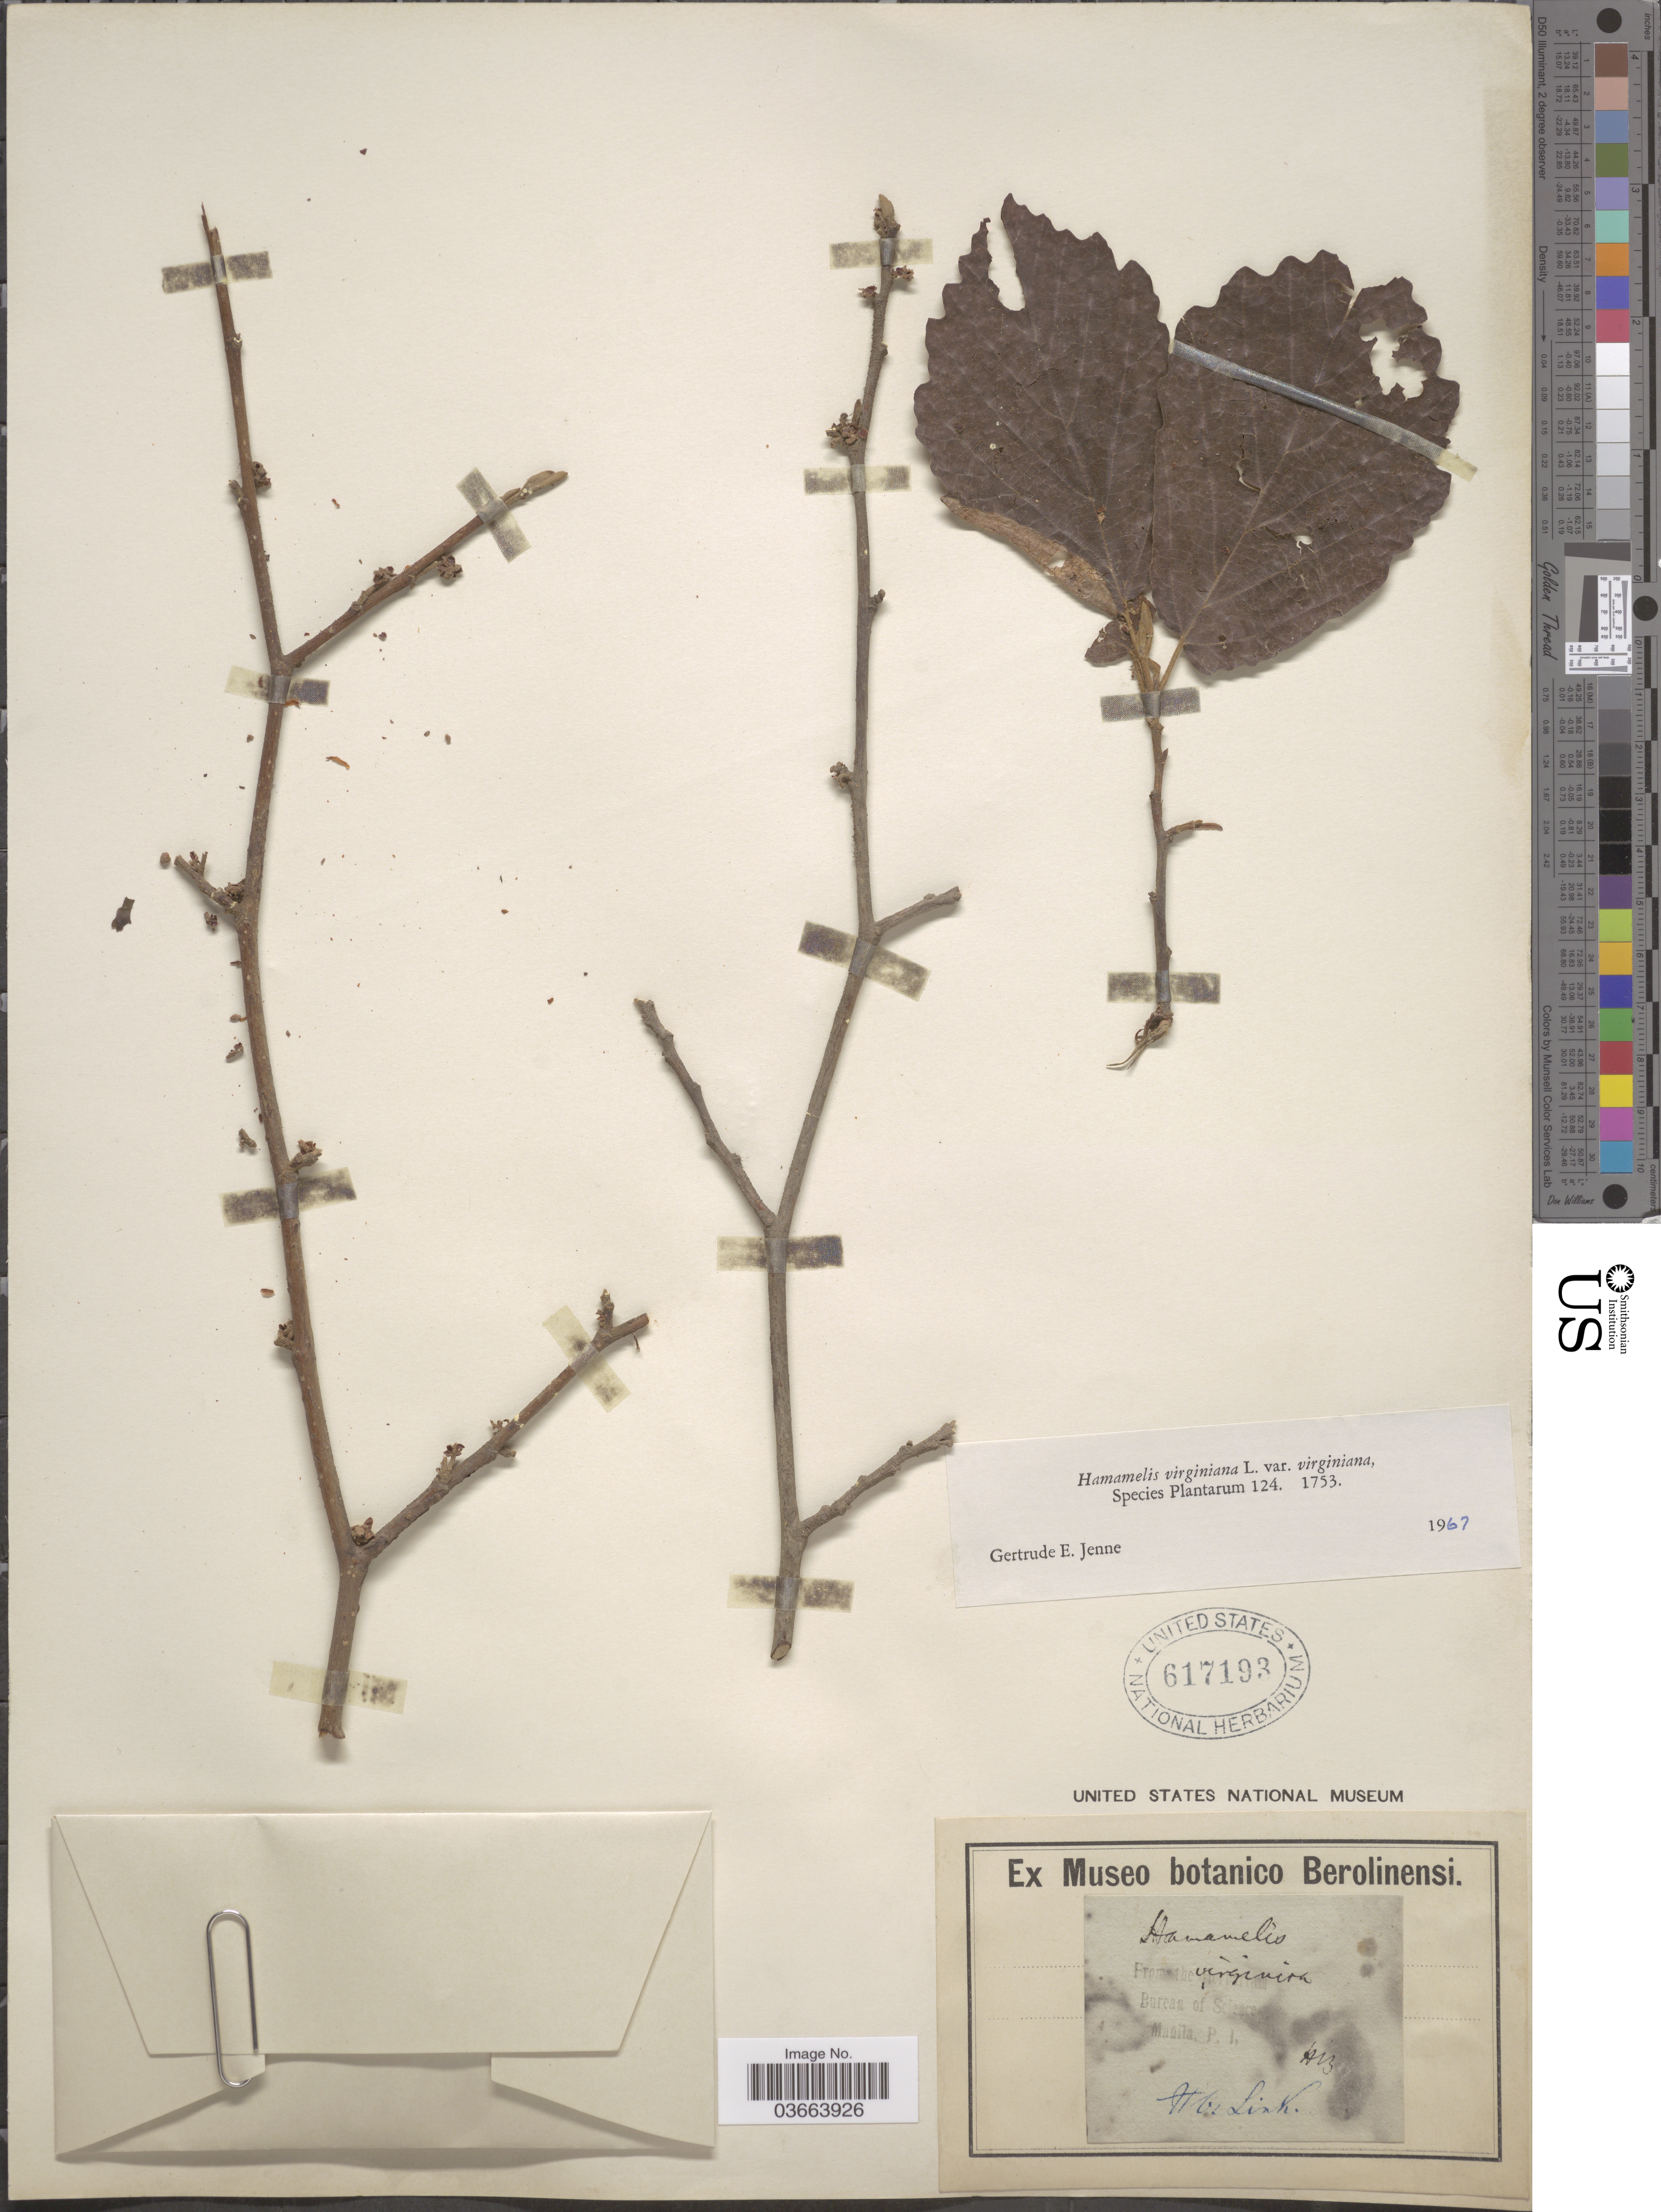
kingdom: Plantae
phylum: Tracheophyta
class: Magnoliopsida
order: Saxifragales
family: Hamamelidaceae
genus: Hamamelis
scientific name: Hamamelis virginiana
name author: L.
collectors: H. Link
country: United States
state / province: Arizona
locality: Ariz*.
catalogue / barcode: US 617193